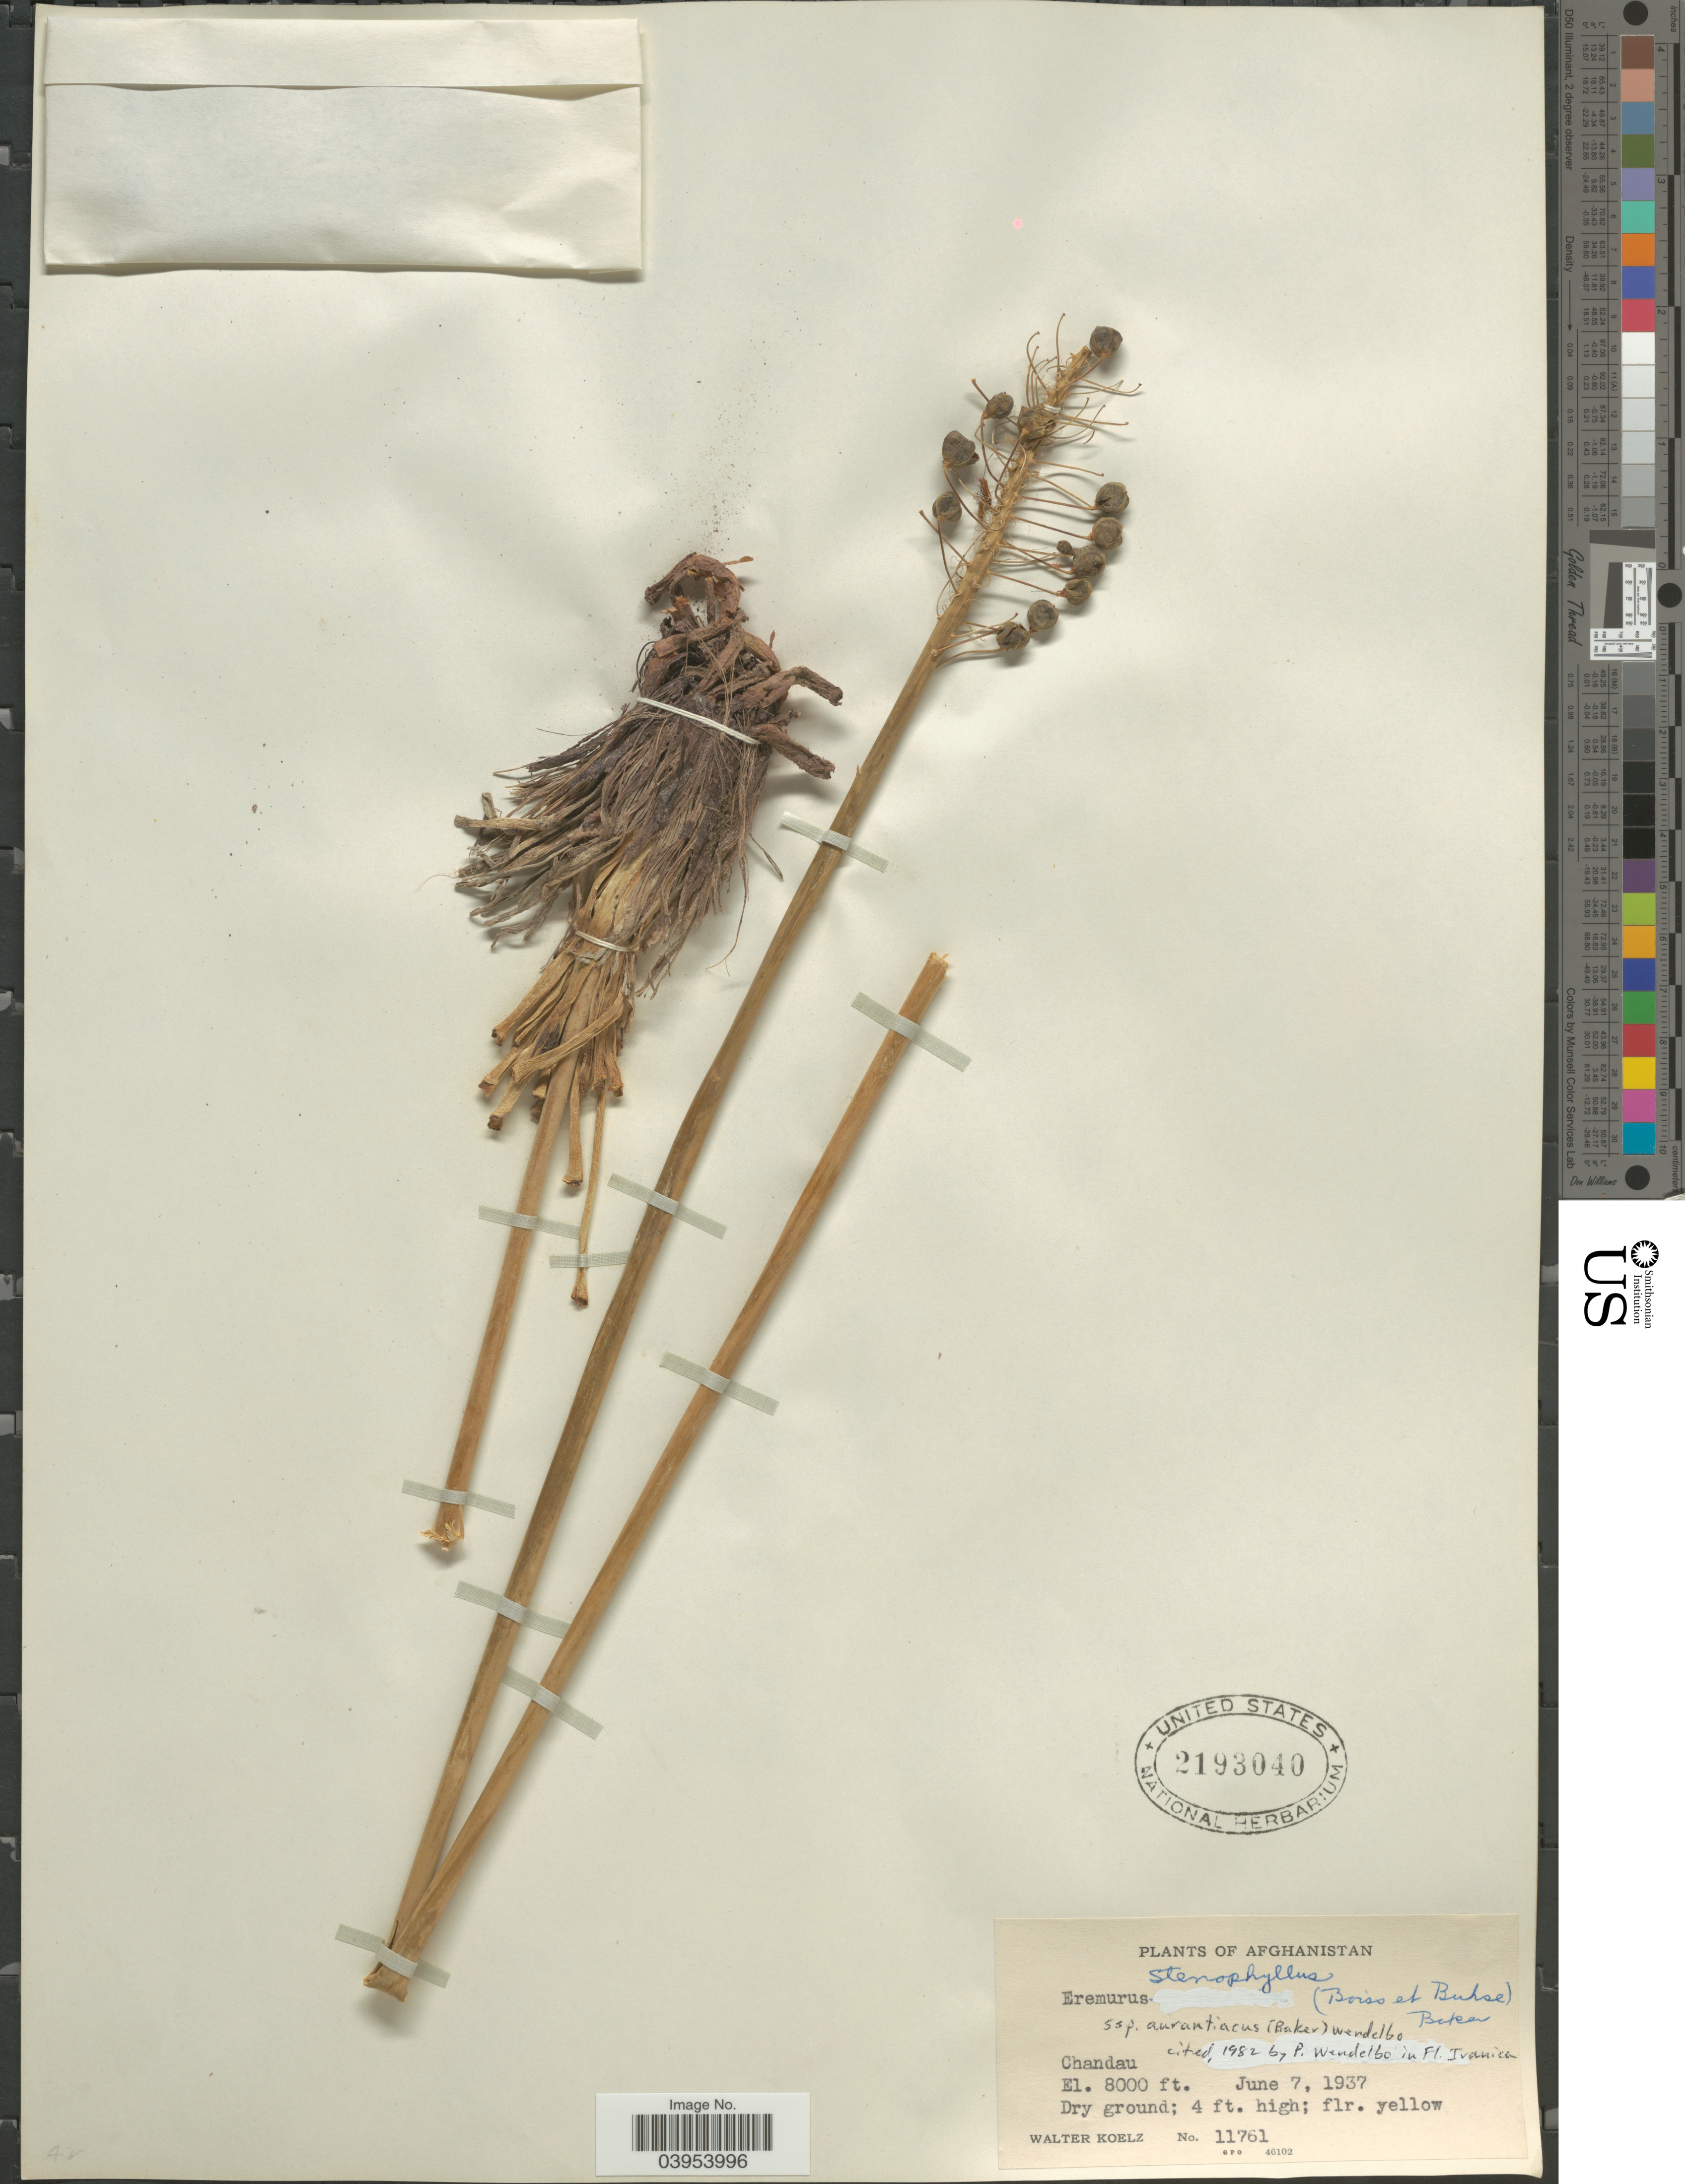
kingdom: Plantae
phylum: Tracheophyta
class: Liliopsida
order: Asparagales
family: Asphodelaceae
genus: Eremurus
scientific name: Eremurus stenophyllus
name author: (Boiss. & Buhse) Baker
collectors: W. N. Koelz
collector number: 11761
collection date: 1937-06-07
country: Afghanistan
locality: Chandau.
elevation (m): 2438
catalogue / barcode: US 2193040